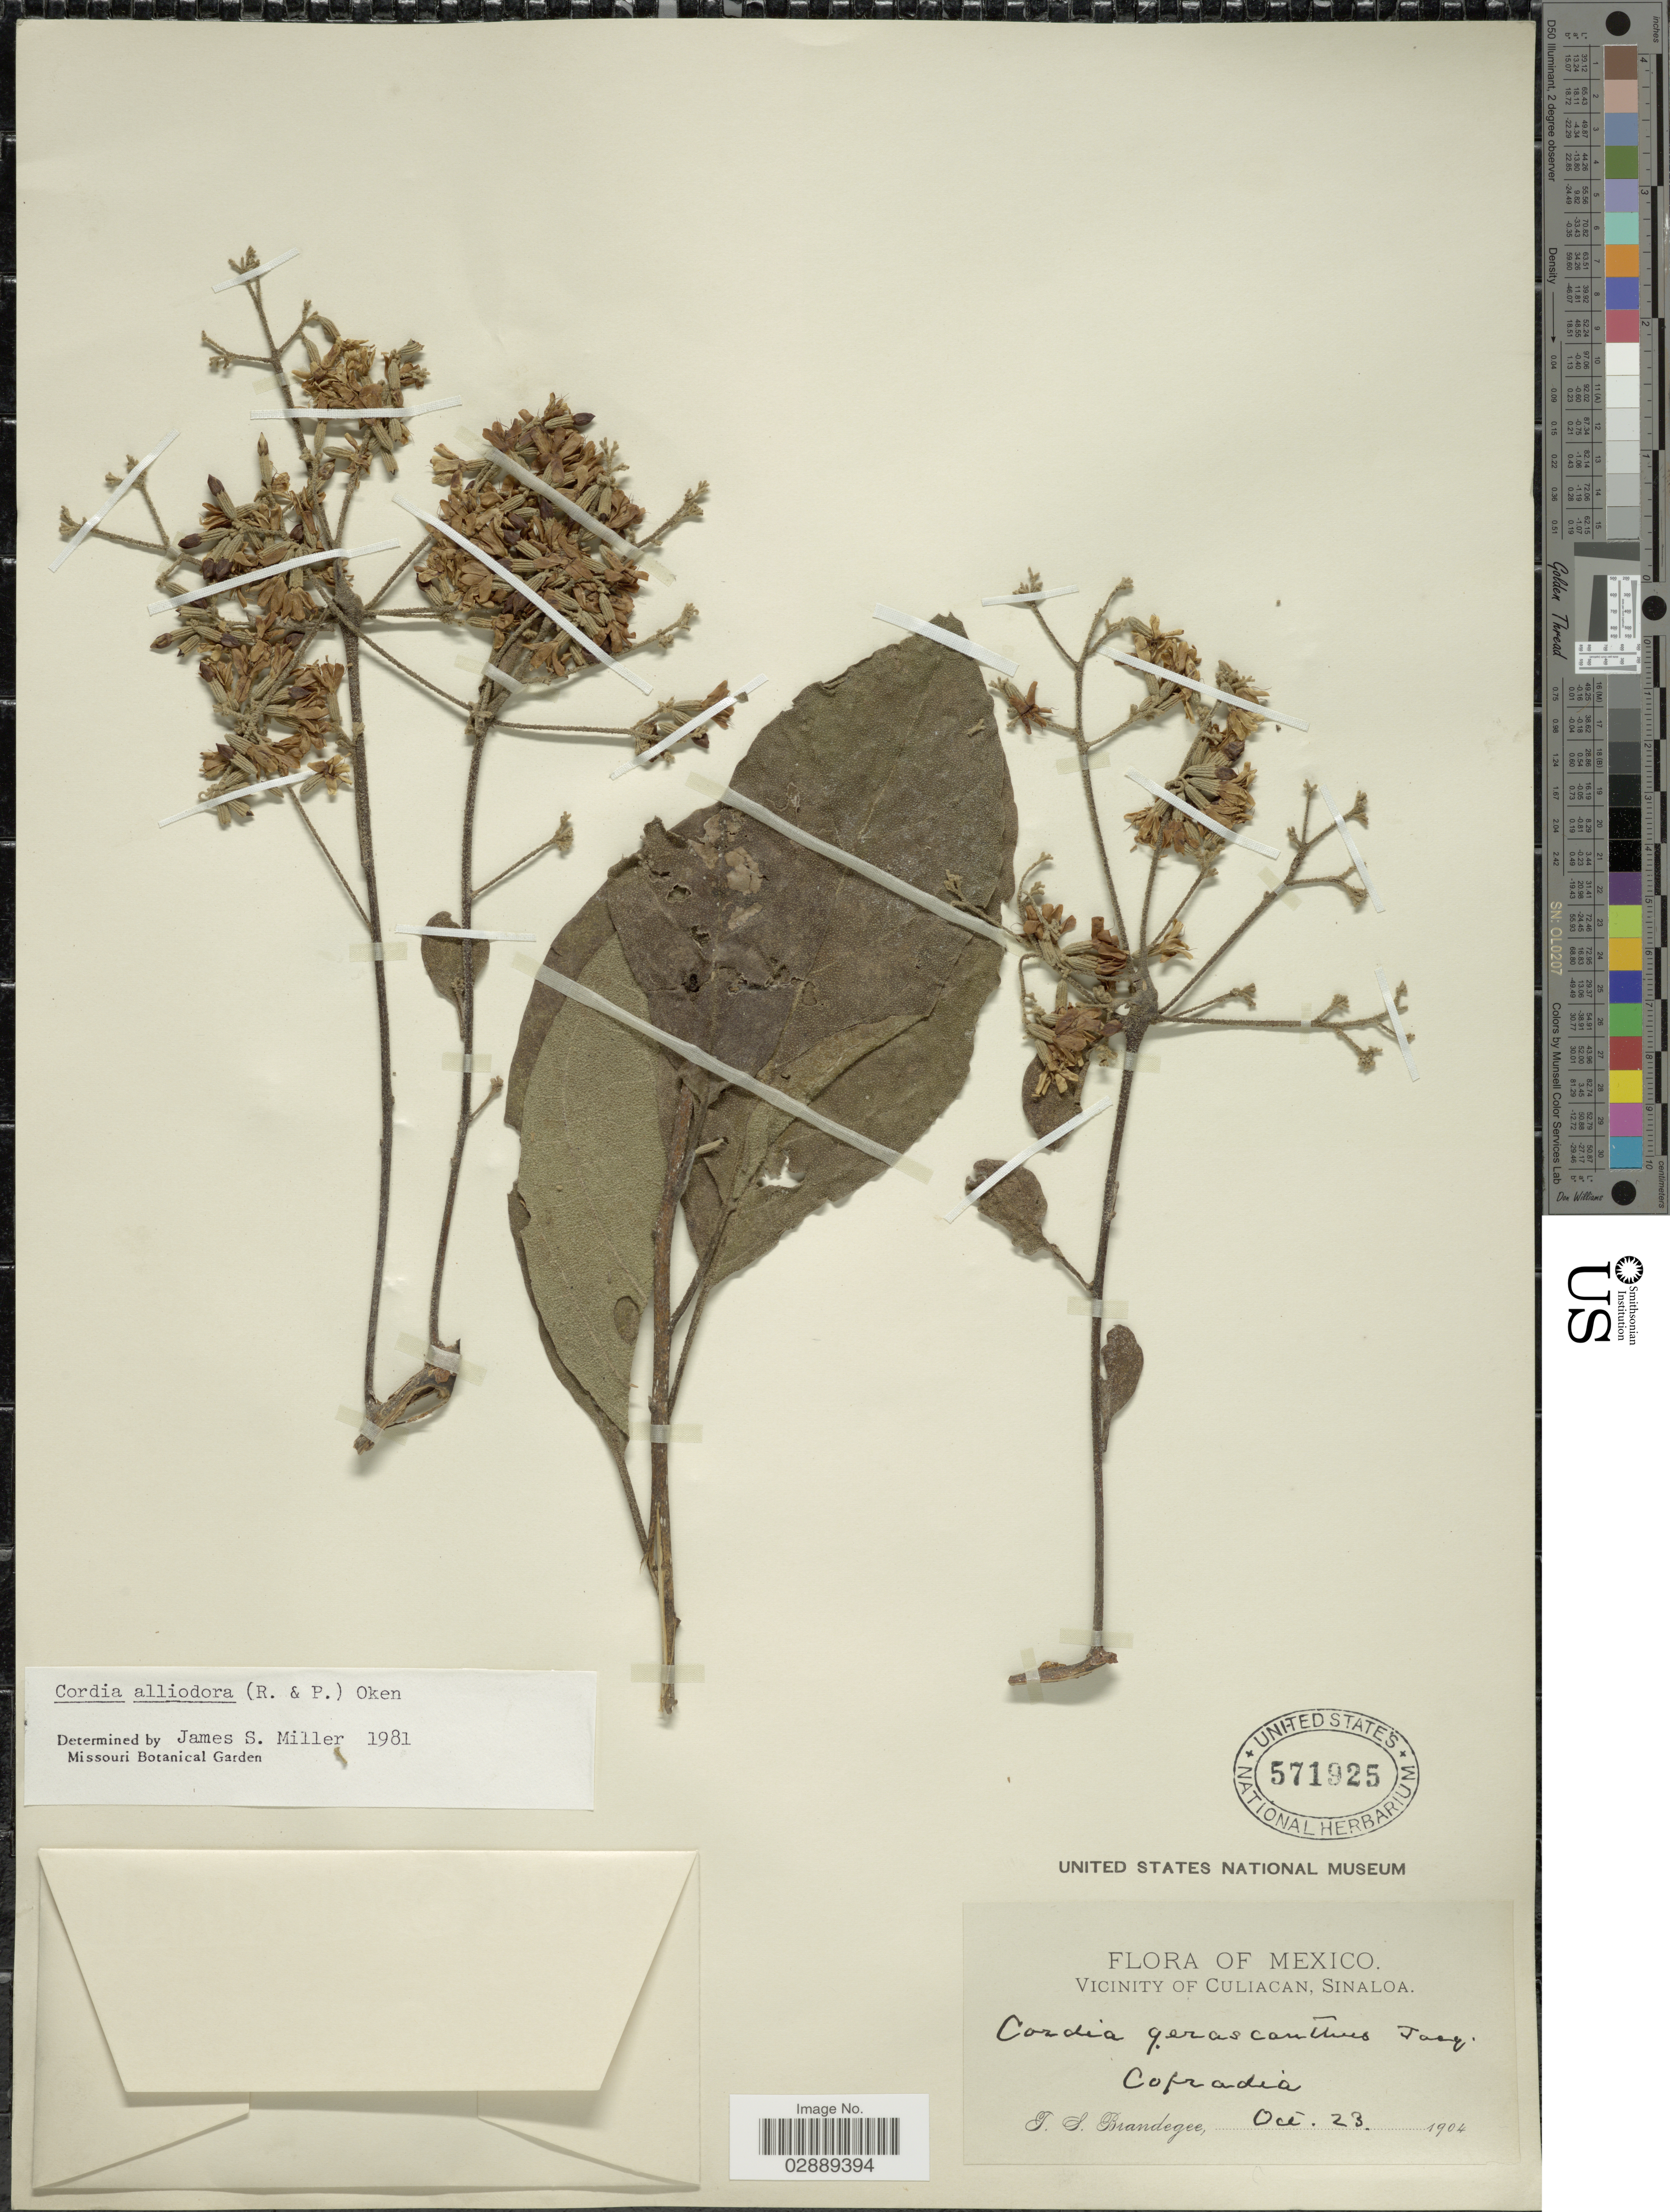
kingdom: Plantae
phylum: Tracheophyta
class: Magnoliopsida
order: Boraginales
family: Cordiaceae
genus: Cordia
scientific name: Cordia alliodora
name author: (Ruiz & Pav.) Oken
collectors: T. S. Brandegee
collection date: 1904-10-23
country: Mexico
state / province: Sinaloa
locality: Vicinity of Culiacan. Culiacan.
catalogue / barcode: US 571925